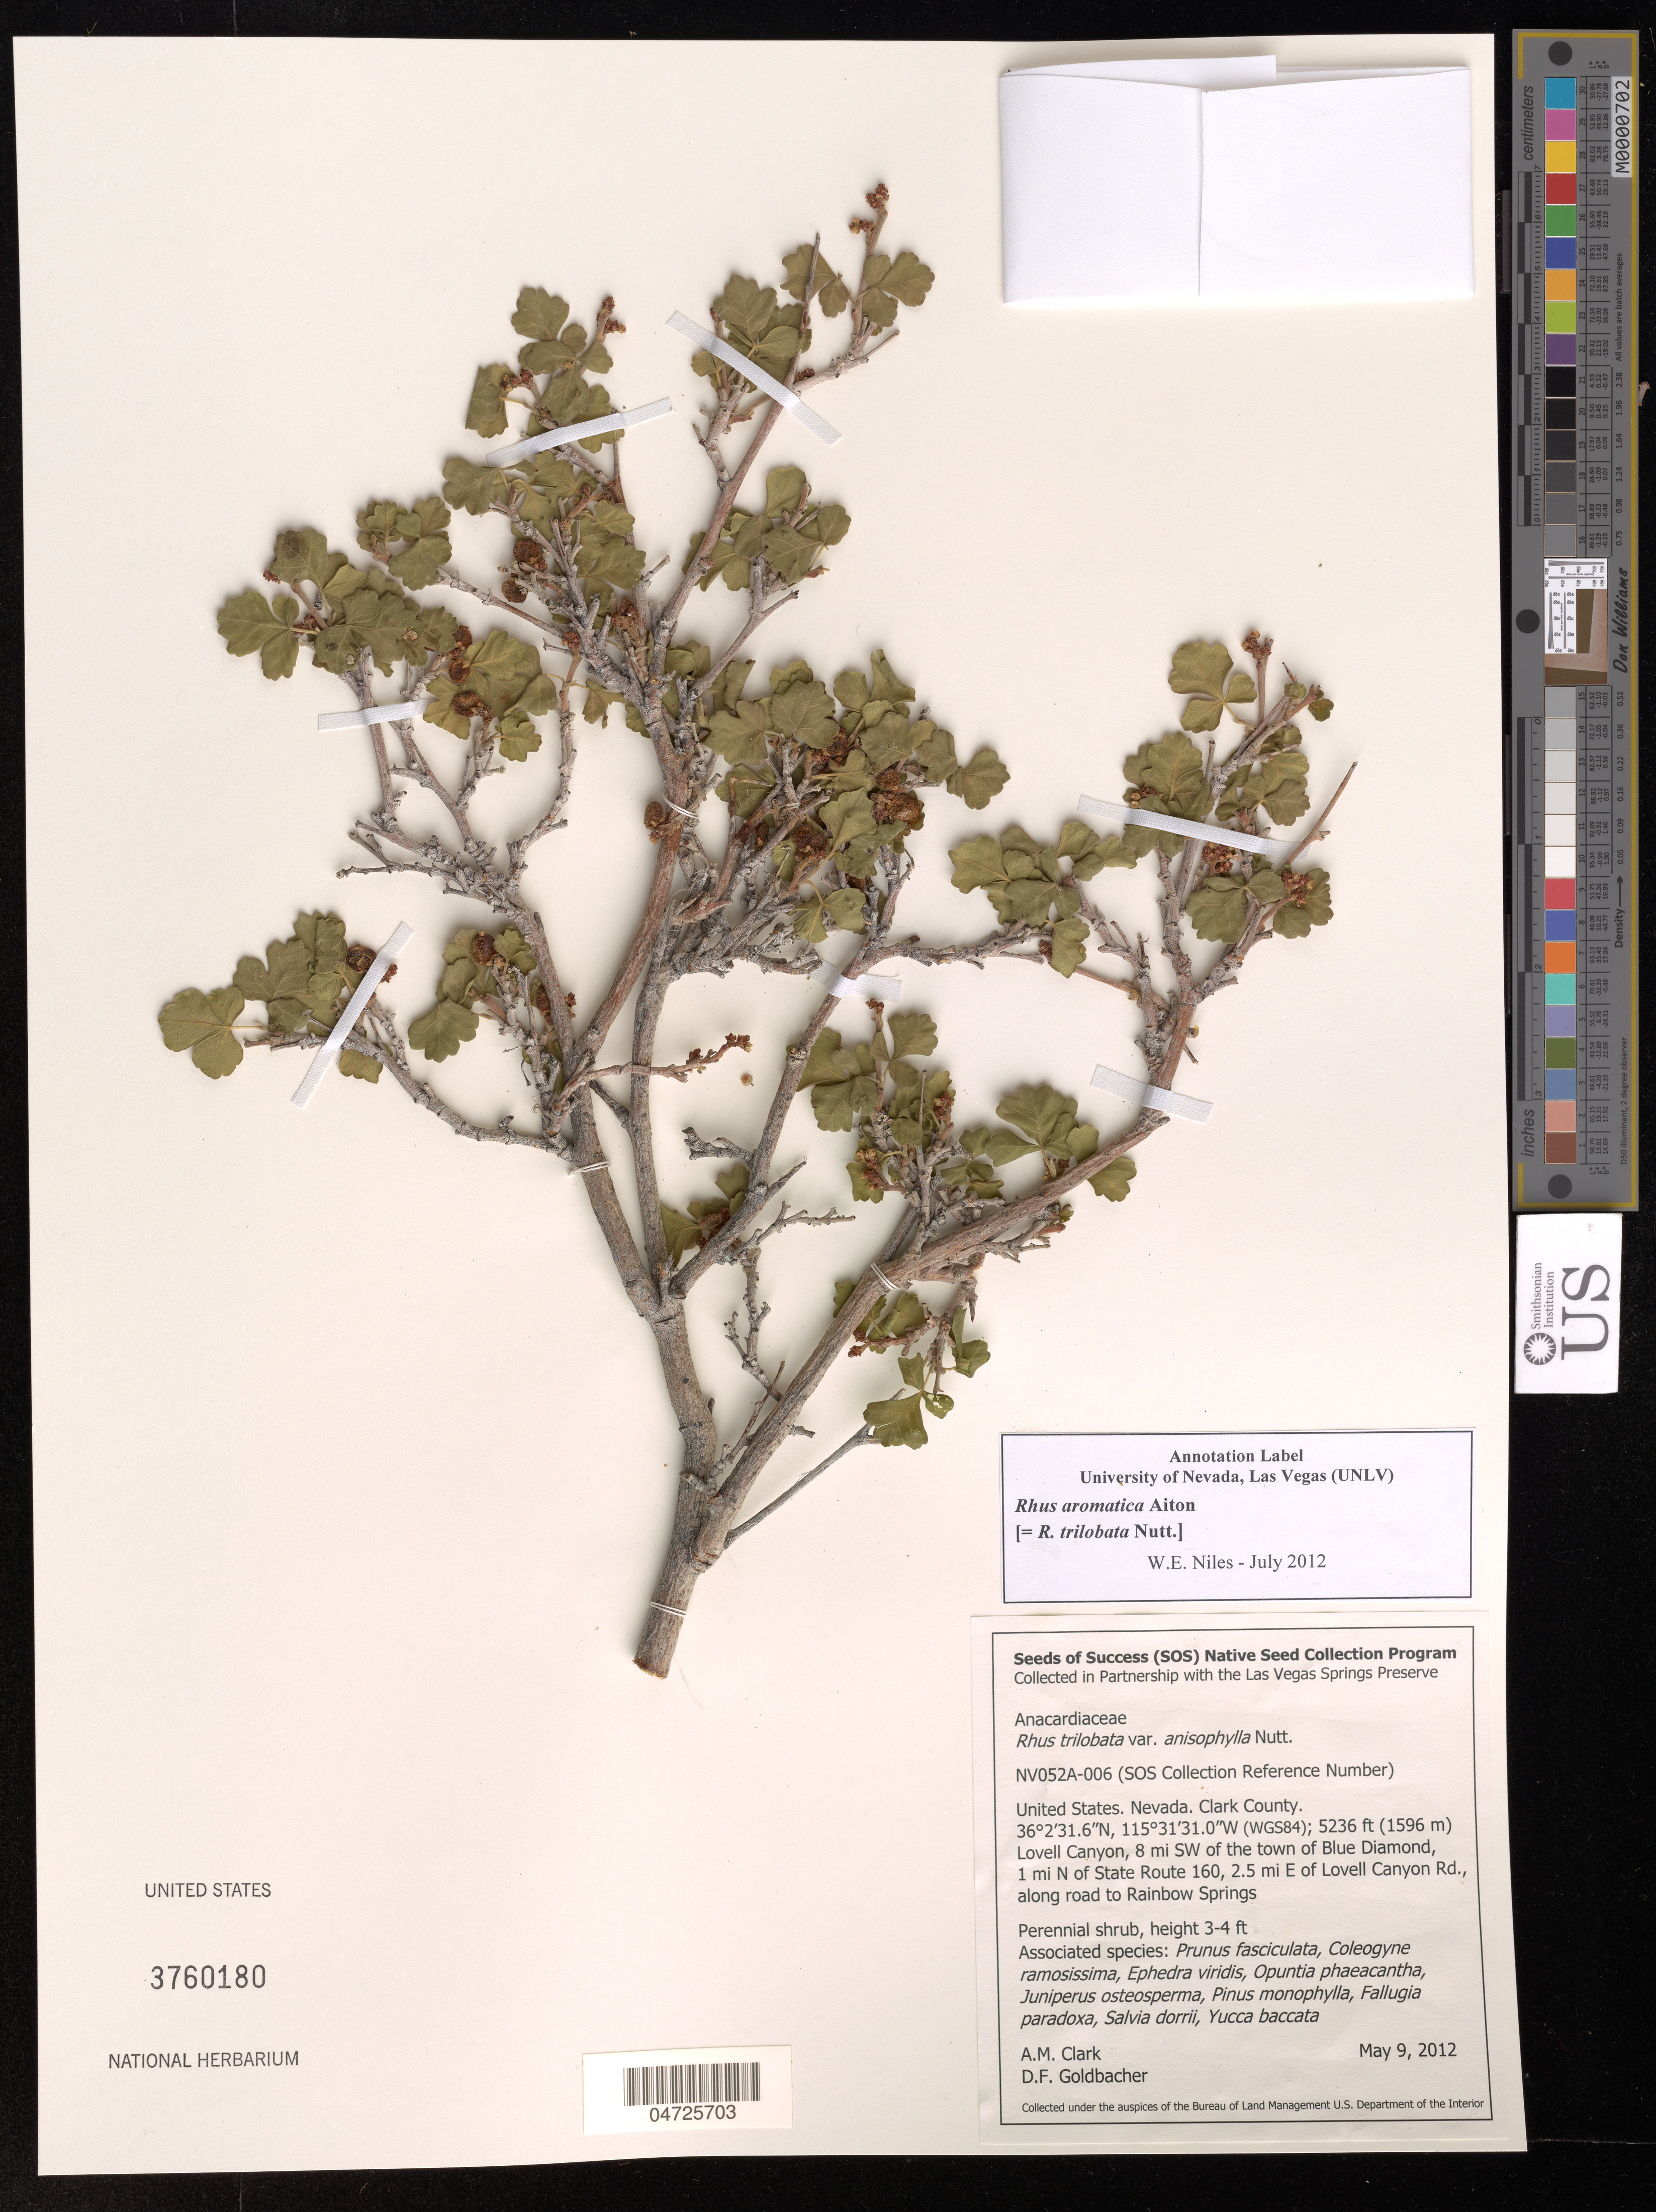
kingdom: Plantae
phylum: Tracheophyta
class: Magnoliopsida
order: Sapindales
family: Anacardiaceae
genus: Rhus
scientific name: Rhus aromatica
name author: Aiton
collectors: A. Clark & D. Goldbacher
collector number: NV052A-006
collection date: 2012-05-09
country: United States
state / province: Nevada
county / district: Clark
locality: Clark County. (WGS84). Lovell Canyon, 8 mi SW of the town of Blue Diamond, 1 mi N of State Route 160, 2.5 mi E of Lovell Canyon Rd., along road to Rainbow Springs.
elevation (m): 1596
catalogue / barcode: US 3760180